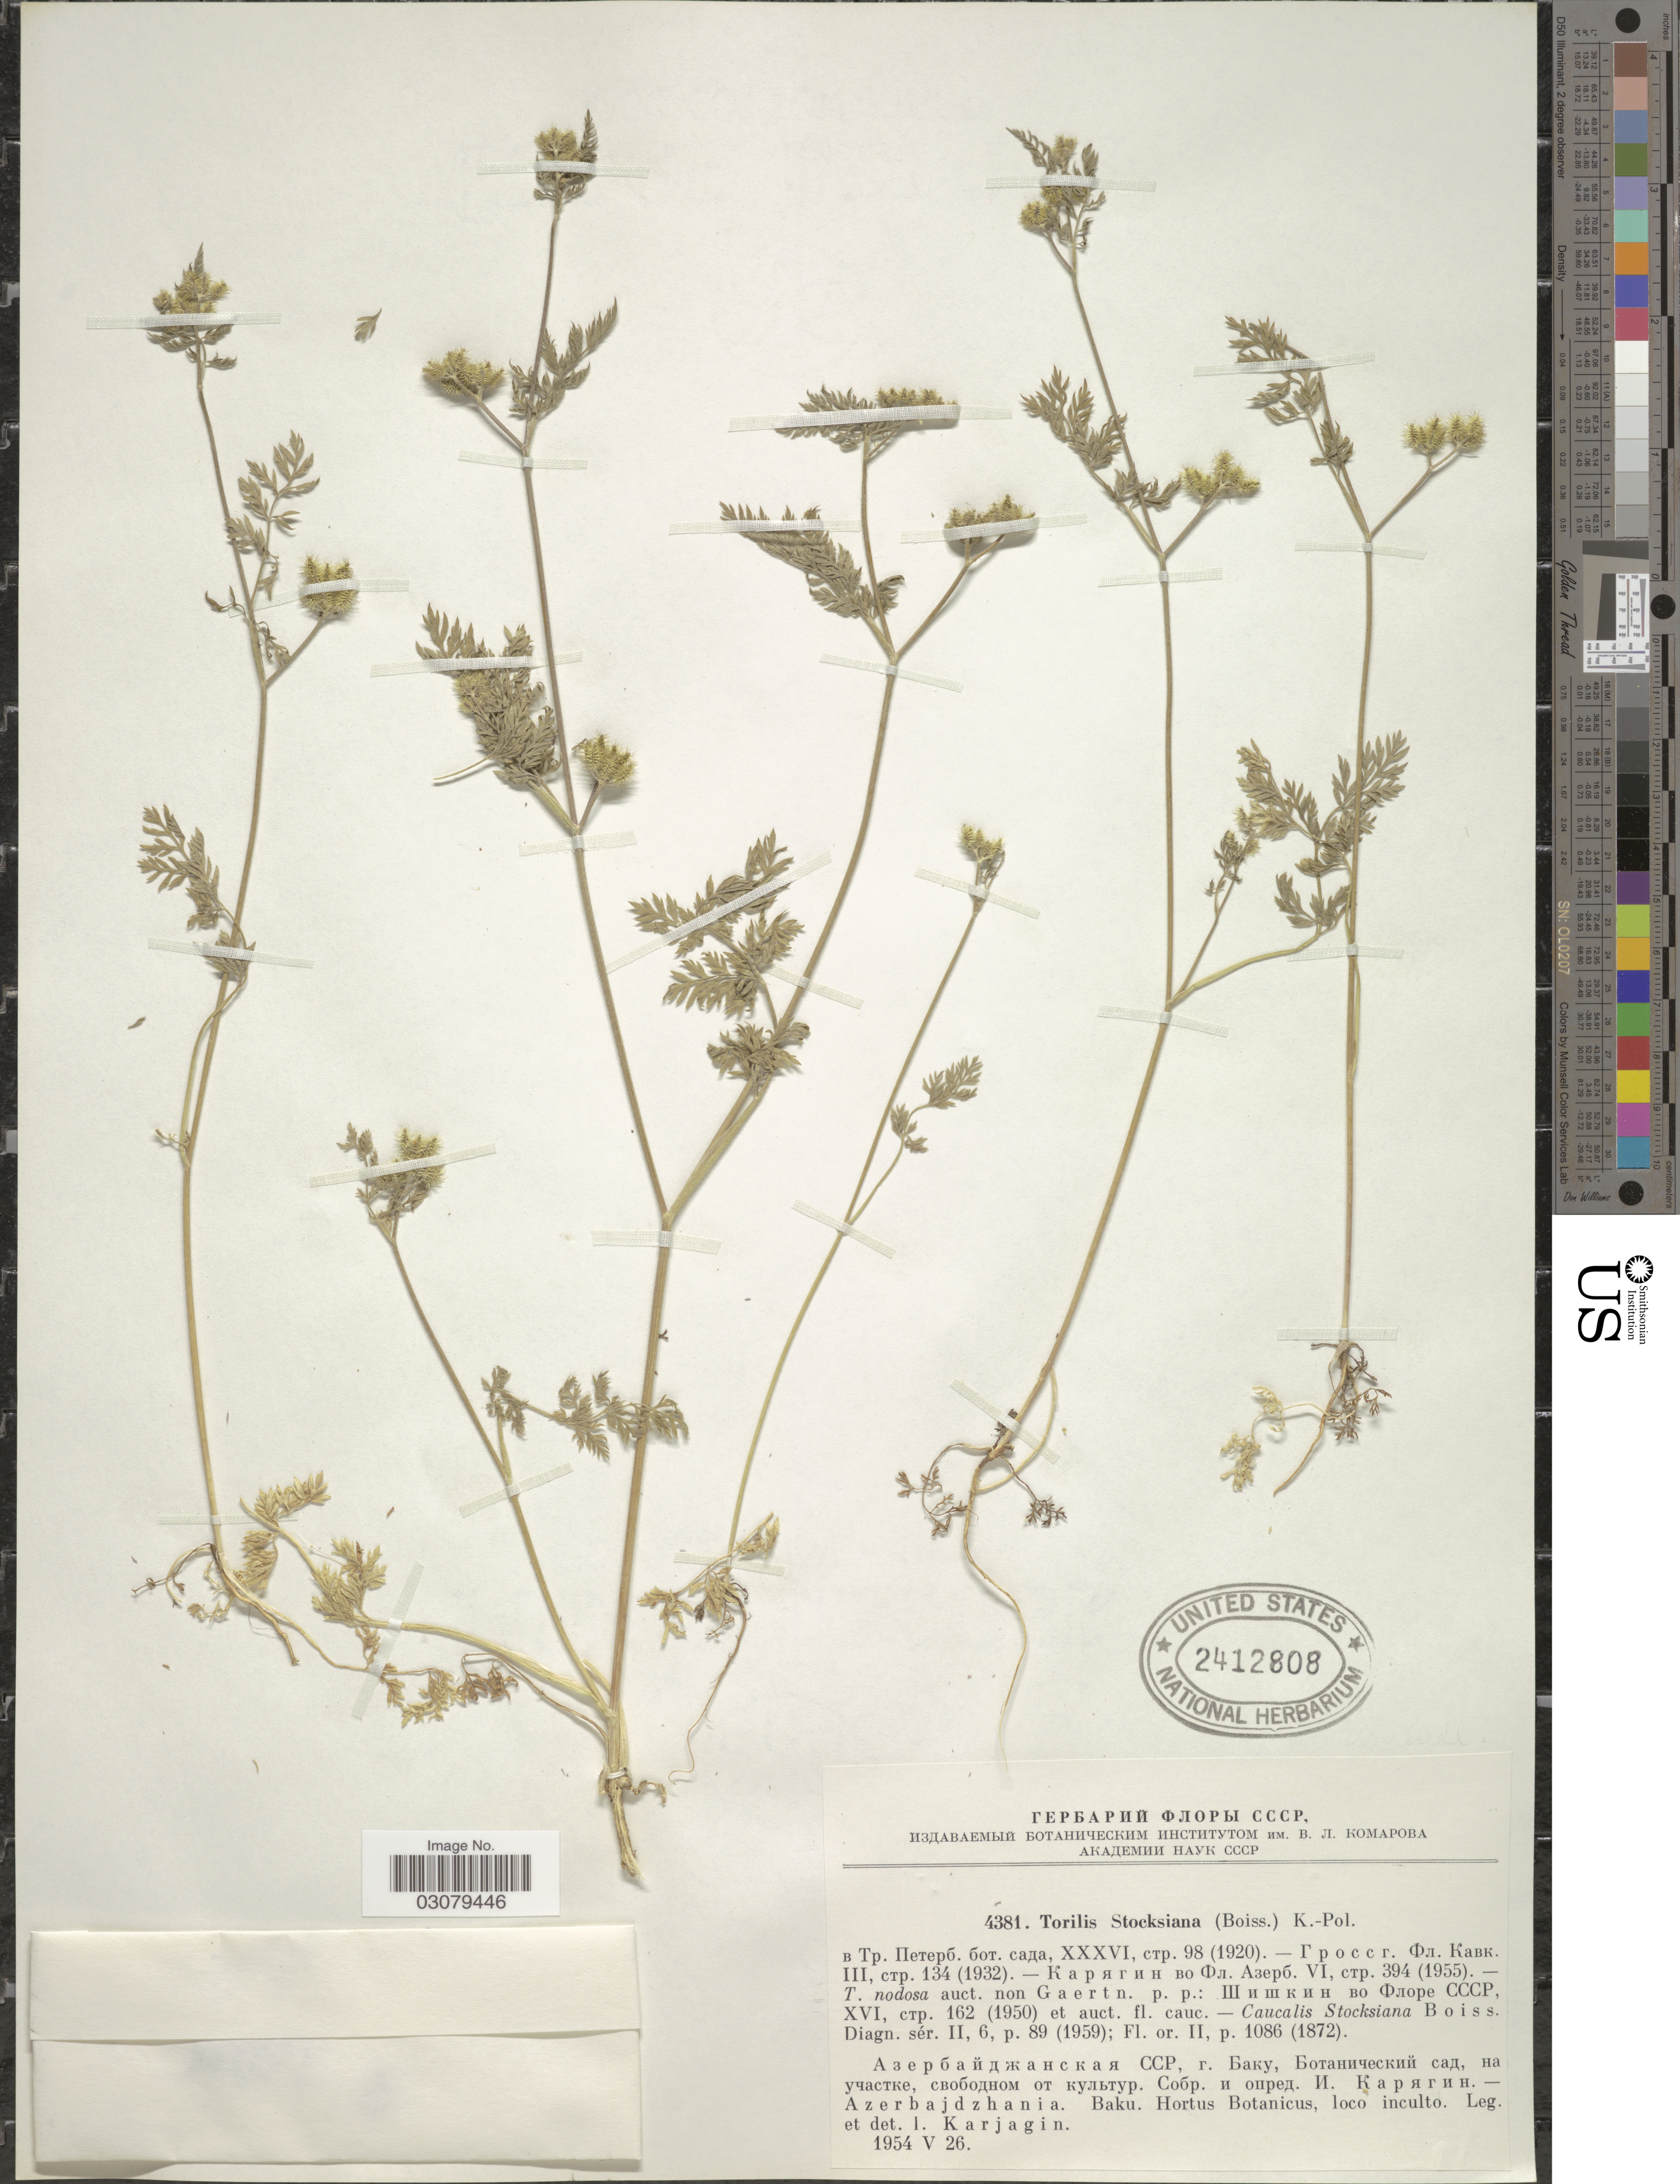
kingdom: Plantae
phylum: Tracheophyta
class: Magnoliopsida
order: Apiales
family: Apiaceae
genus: Torilis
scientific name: Torilis stocksiana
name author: (Boiss.) Grossh.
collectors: I. Karjagin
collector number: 4381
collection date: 1954-05-26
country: Azerbaijan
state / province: Baki (City)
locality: Azerbajdzhania. Baku, Hortus Botanicus, loco inculto.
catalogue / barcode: US 2412808